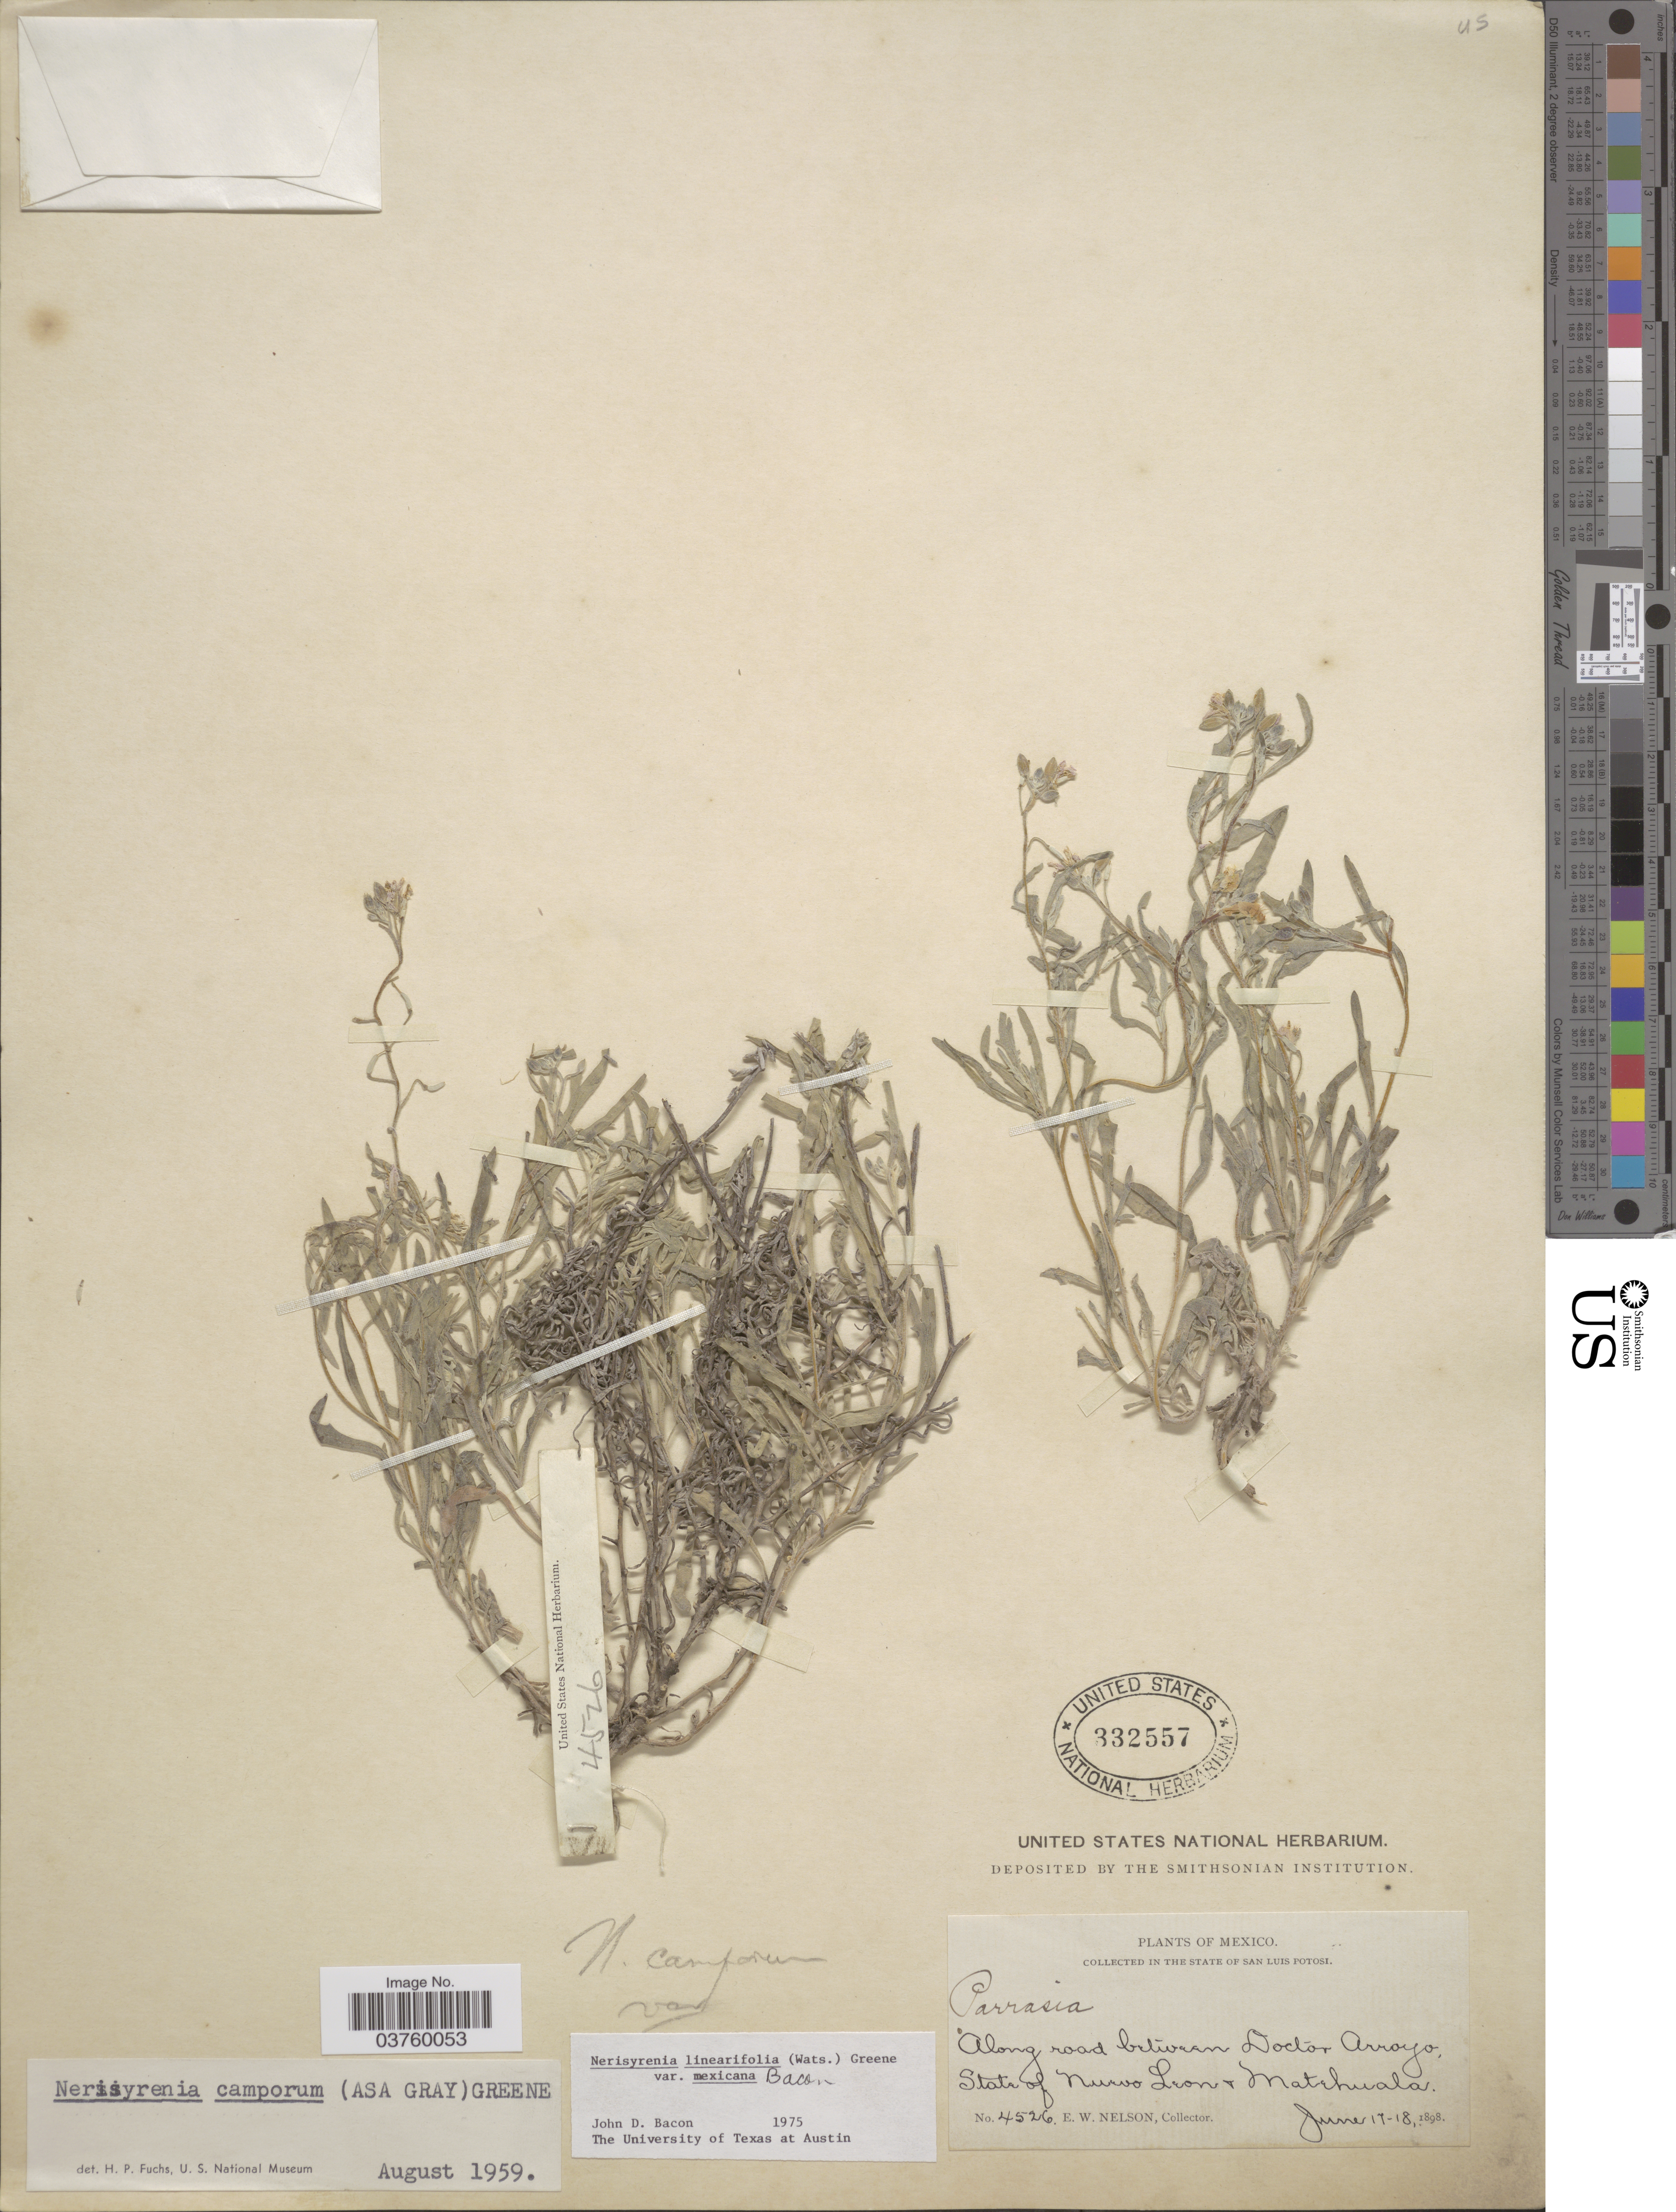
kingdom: Plantae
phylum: Tracheophyta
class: Magnoliopsida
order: Brassicales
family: Brassicaceae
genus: Nerisyrenia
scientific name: Nerisyrenia linearifolia var. mexicana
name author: J.D. Bacon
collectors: E. W. Nelson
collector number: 4526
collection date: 1898-06-17/1898-06-18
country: Mexico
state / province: San Luis Potosí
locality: Along road between Doctor Arroyo, State of Nuevo Leon + Matehuala.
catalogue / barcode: US 332557